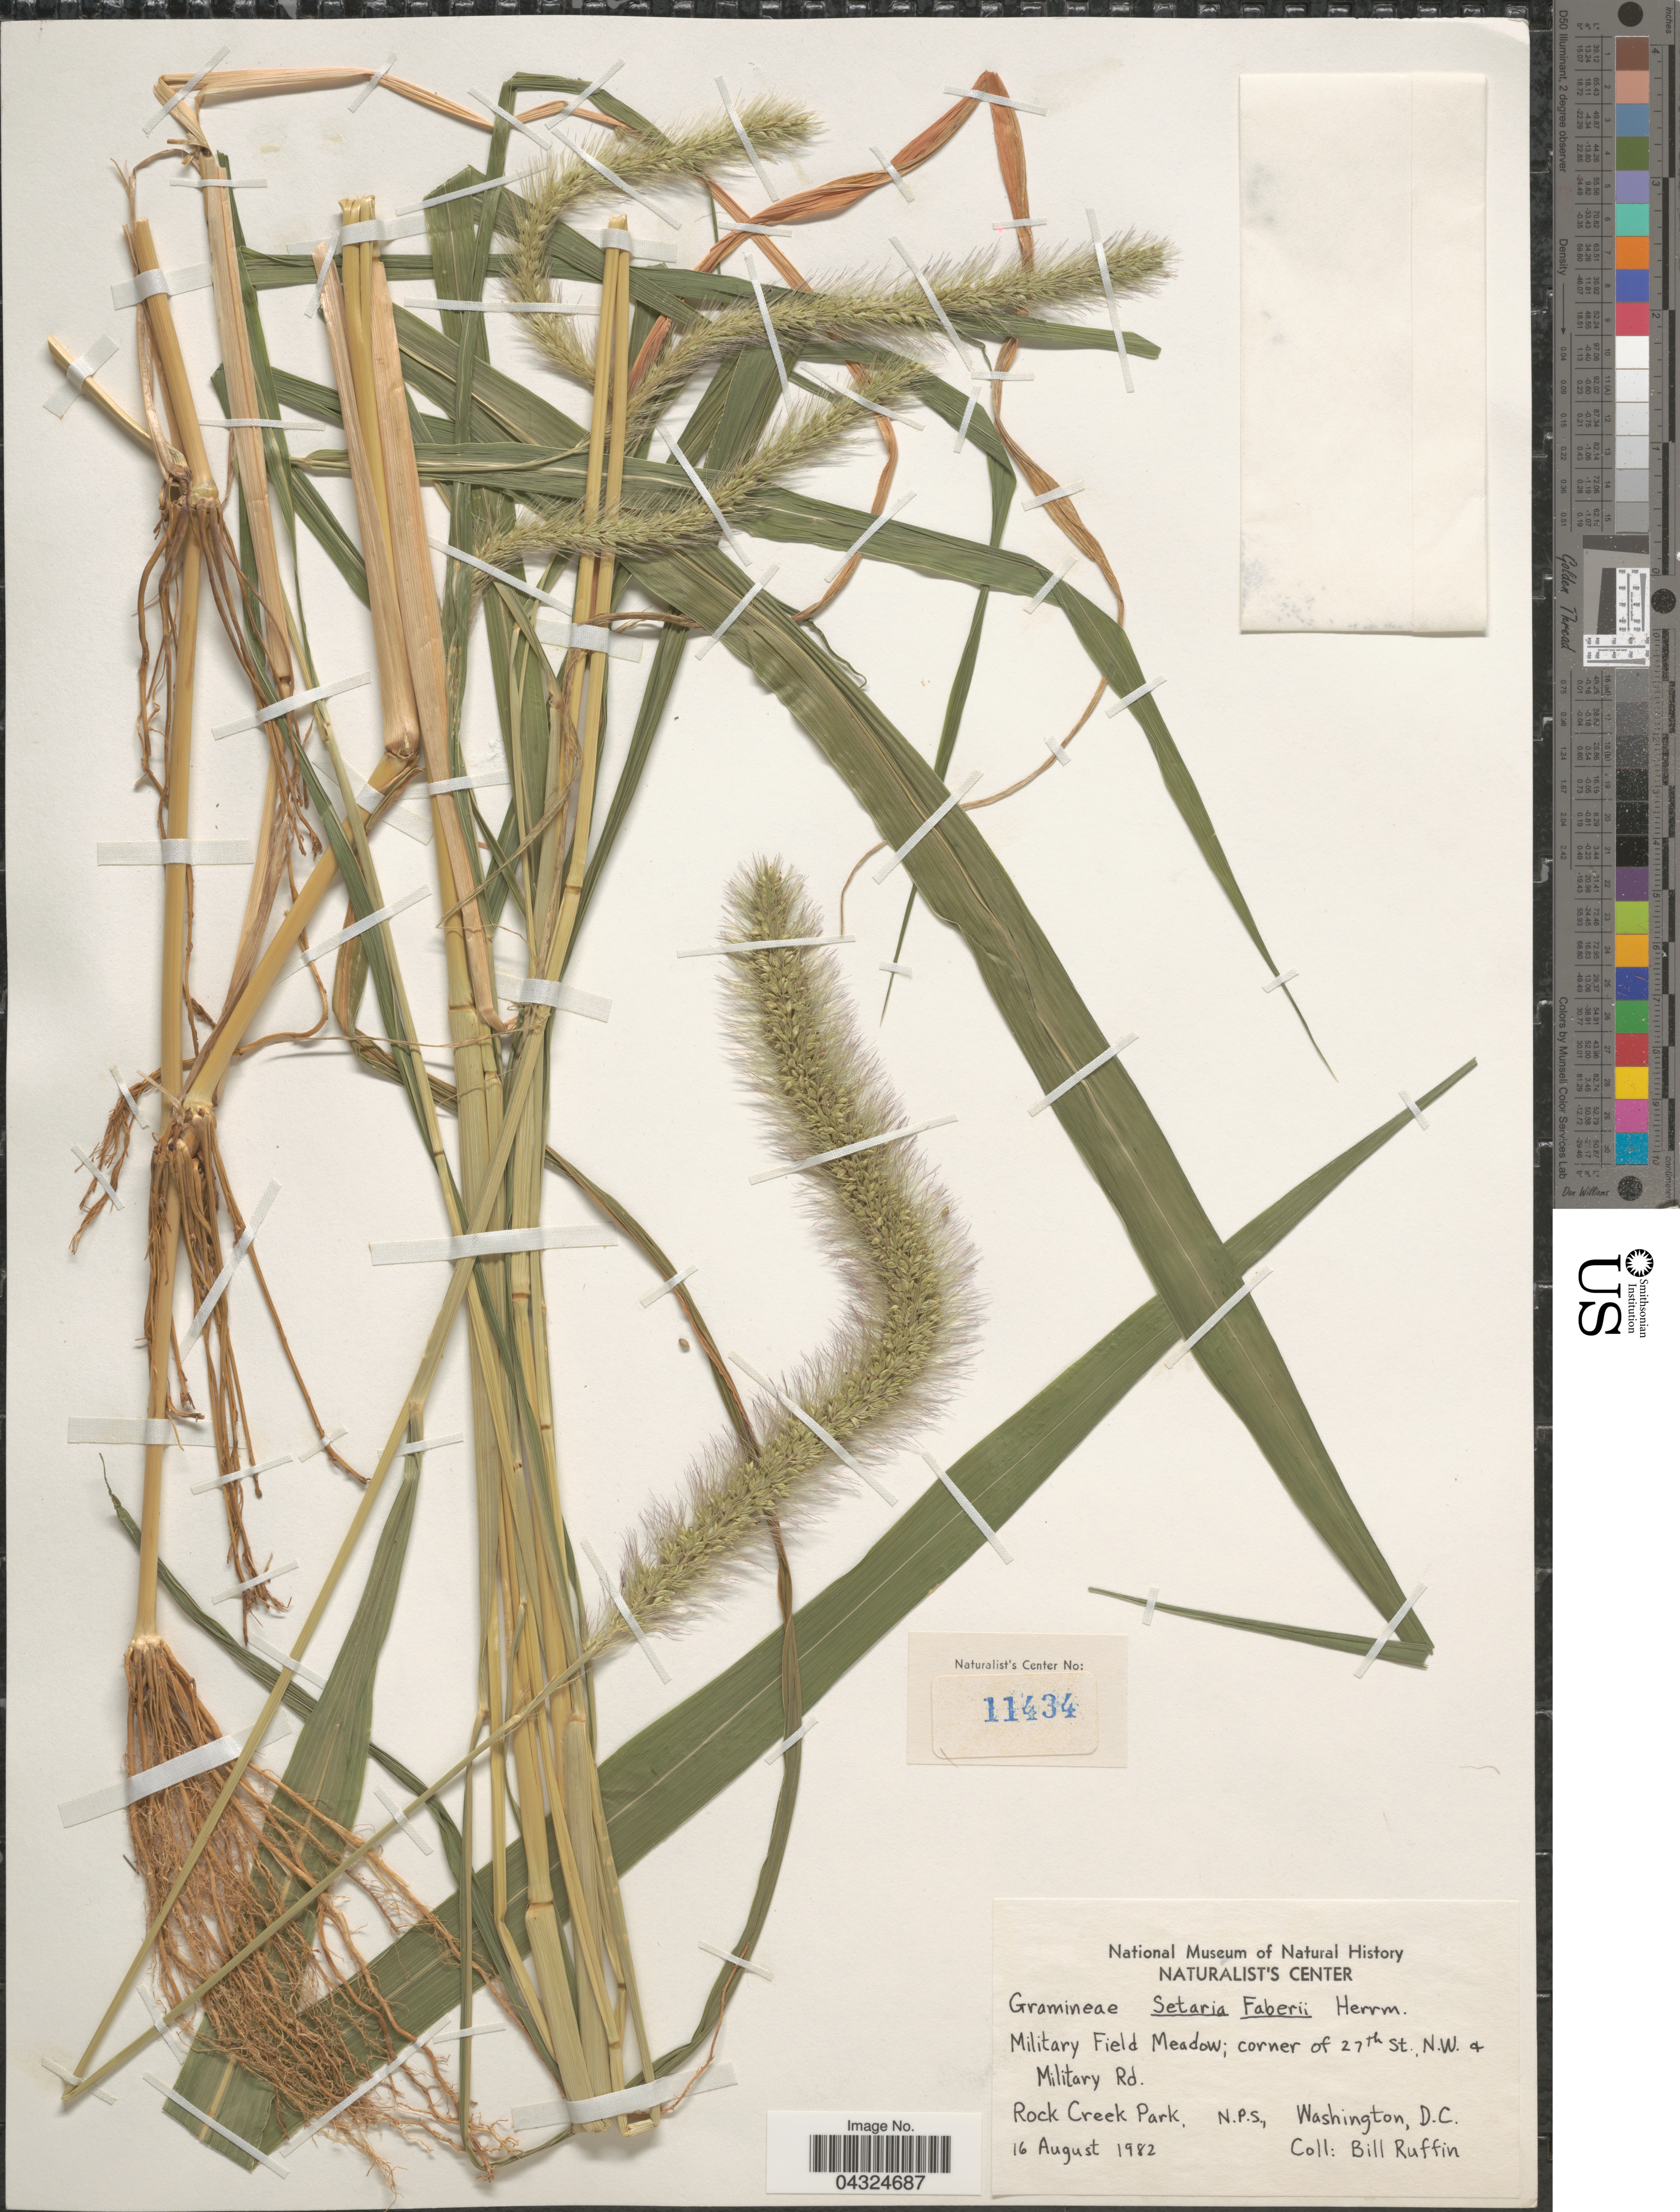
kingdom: Plantae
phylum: Tracheophyta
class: Liliopsida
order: Poales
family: Poaceae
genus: Setaria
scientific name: Setaria faberi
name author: R.A.W. Herrm.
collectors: B. Ruffin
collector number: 11434?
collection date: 1982-08-16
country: United States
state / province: District of Columbia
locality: Military Field Meadow; corner of 27th St., N.W. + Military Rd. Rock Creek Park, N.P.S., Washington, D.C.